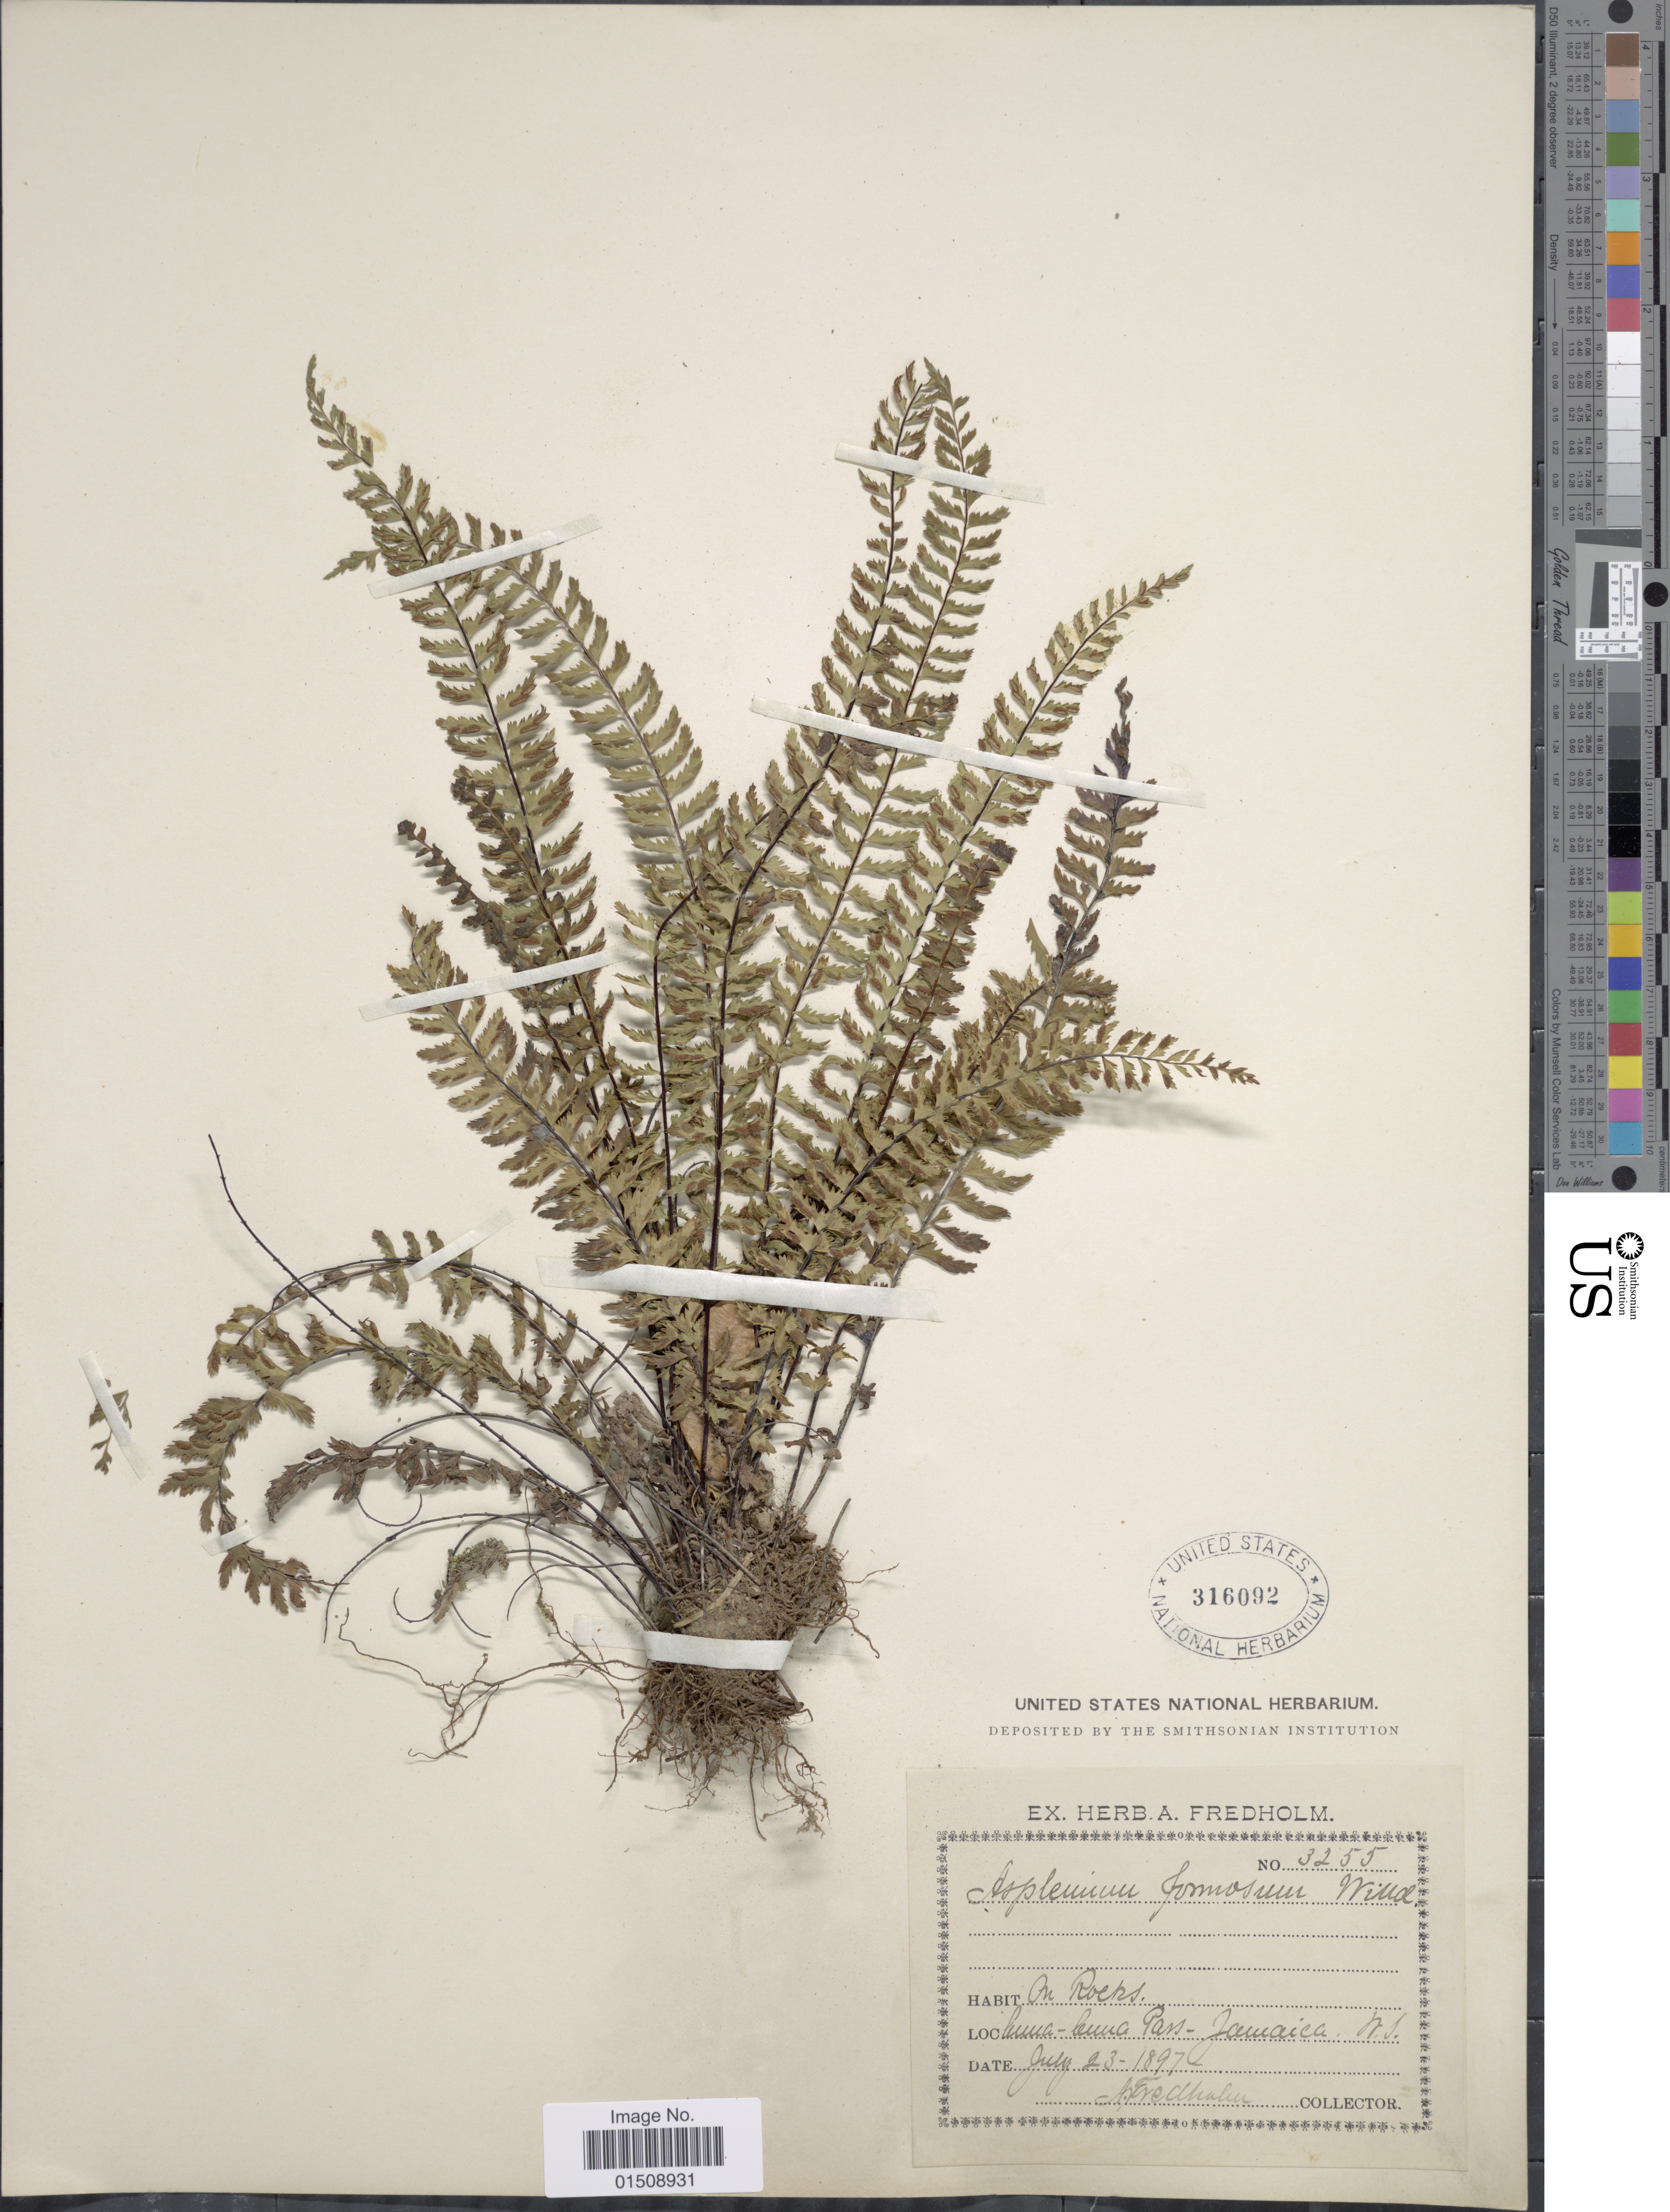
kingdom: Plantae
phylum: Tracheophyta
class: Polypodiopsida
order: Polypodiales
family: Aspleniaceae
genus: Asplenium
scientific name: Asplenium formosum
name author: Willd.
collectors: A. Fredholm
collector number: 3255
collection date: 1897-07-23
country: Jamaica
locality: Cuna-Cuna Pass - Jamaica, W.I.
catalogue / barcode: US 316092